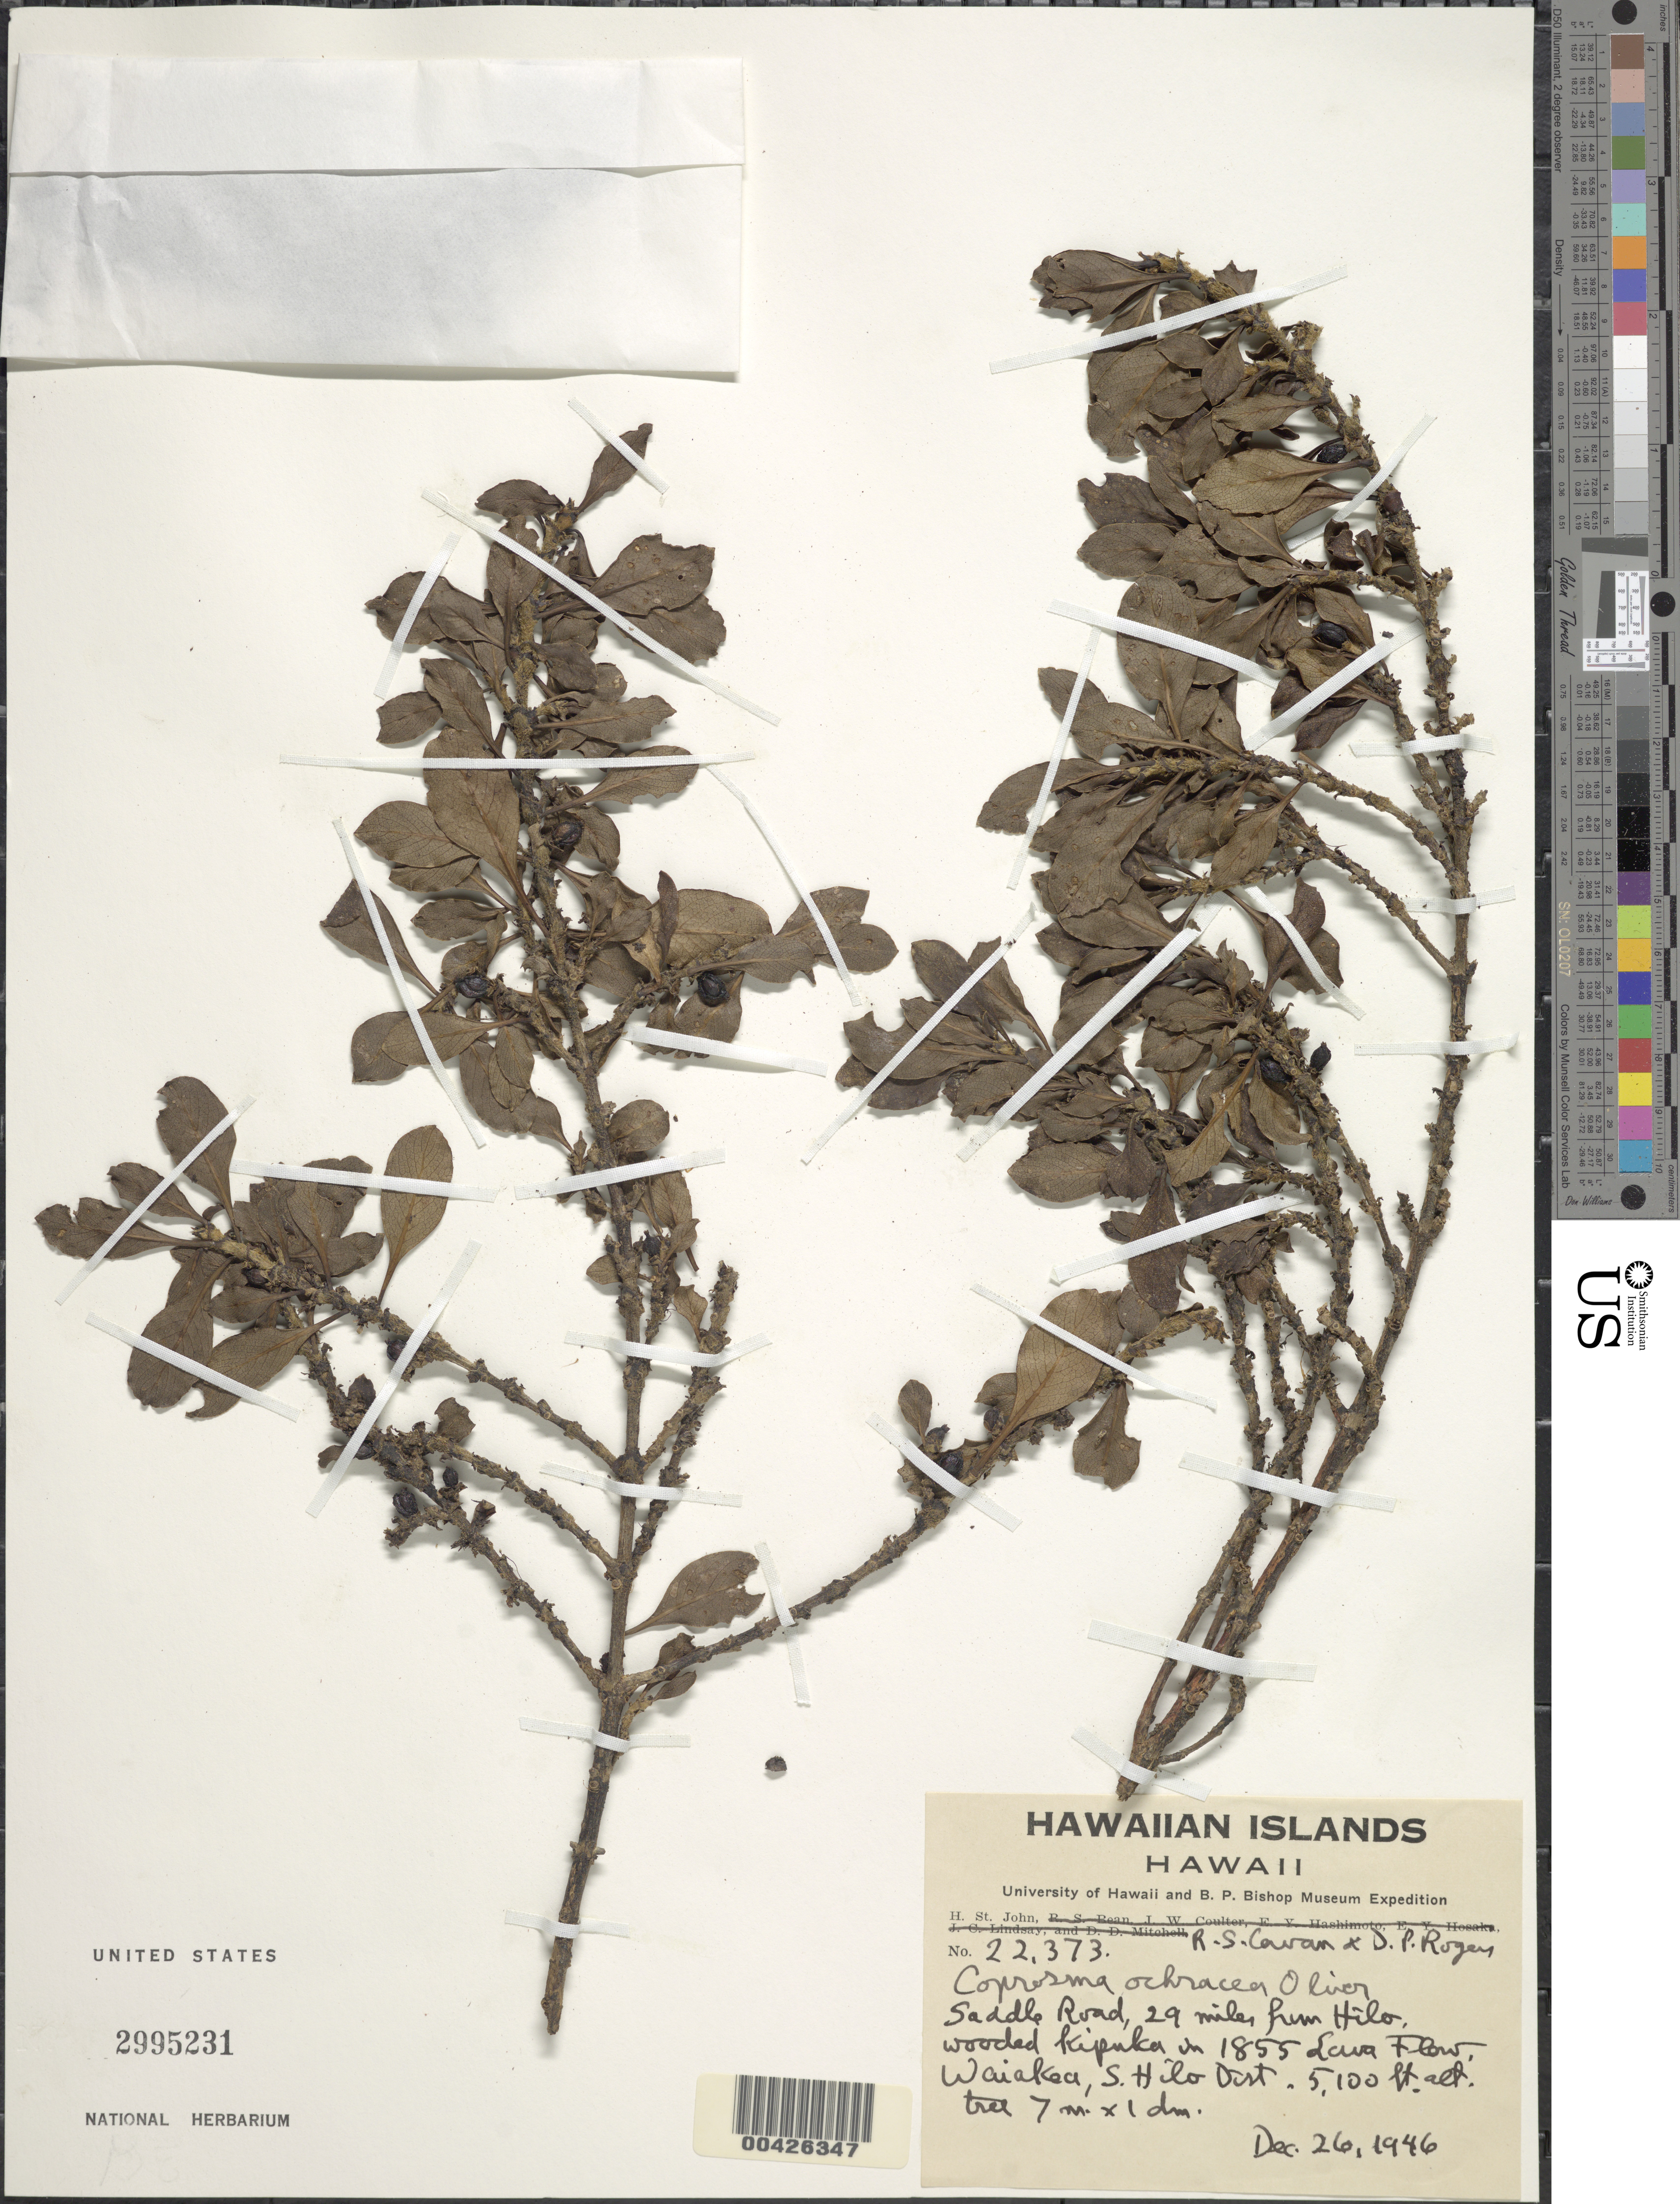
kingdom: Plantae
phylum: Tracheophyta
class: Magnoliopsida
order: Gentianales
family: Rubiaceae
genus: Coprosma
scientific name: Coprosma ochracea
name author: W.R.B. Oliv.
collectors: H. St. John, R. S. Cowan & D. Rogers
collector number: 22373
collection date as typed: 26 Dec 1946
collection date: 1946-12-26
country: United States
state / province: Hawaii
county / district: Hawaii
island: Hawaii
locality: Saddle Road, 29 mi from Hilo, in 1855 Lava Flow, Waiakea, S. Hilo District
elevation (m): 1554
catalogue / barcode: US 2995231